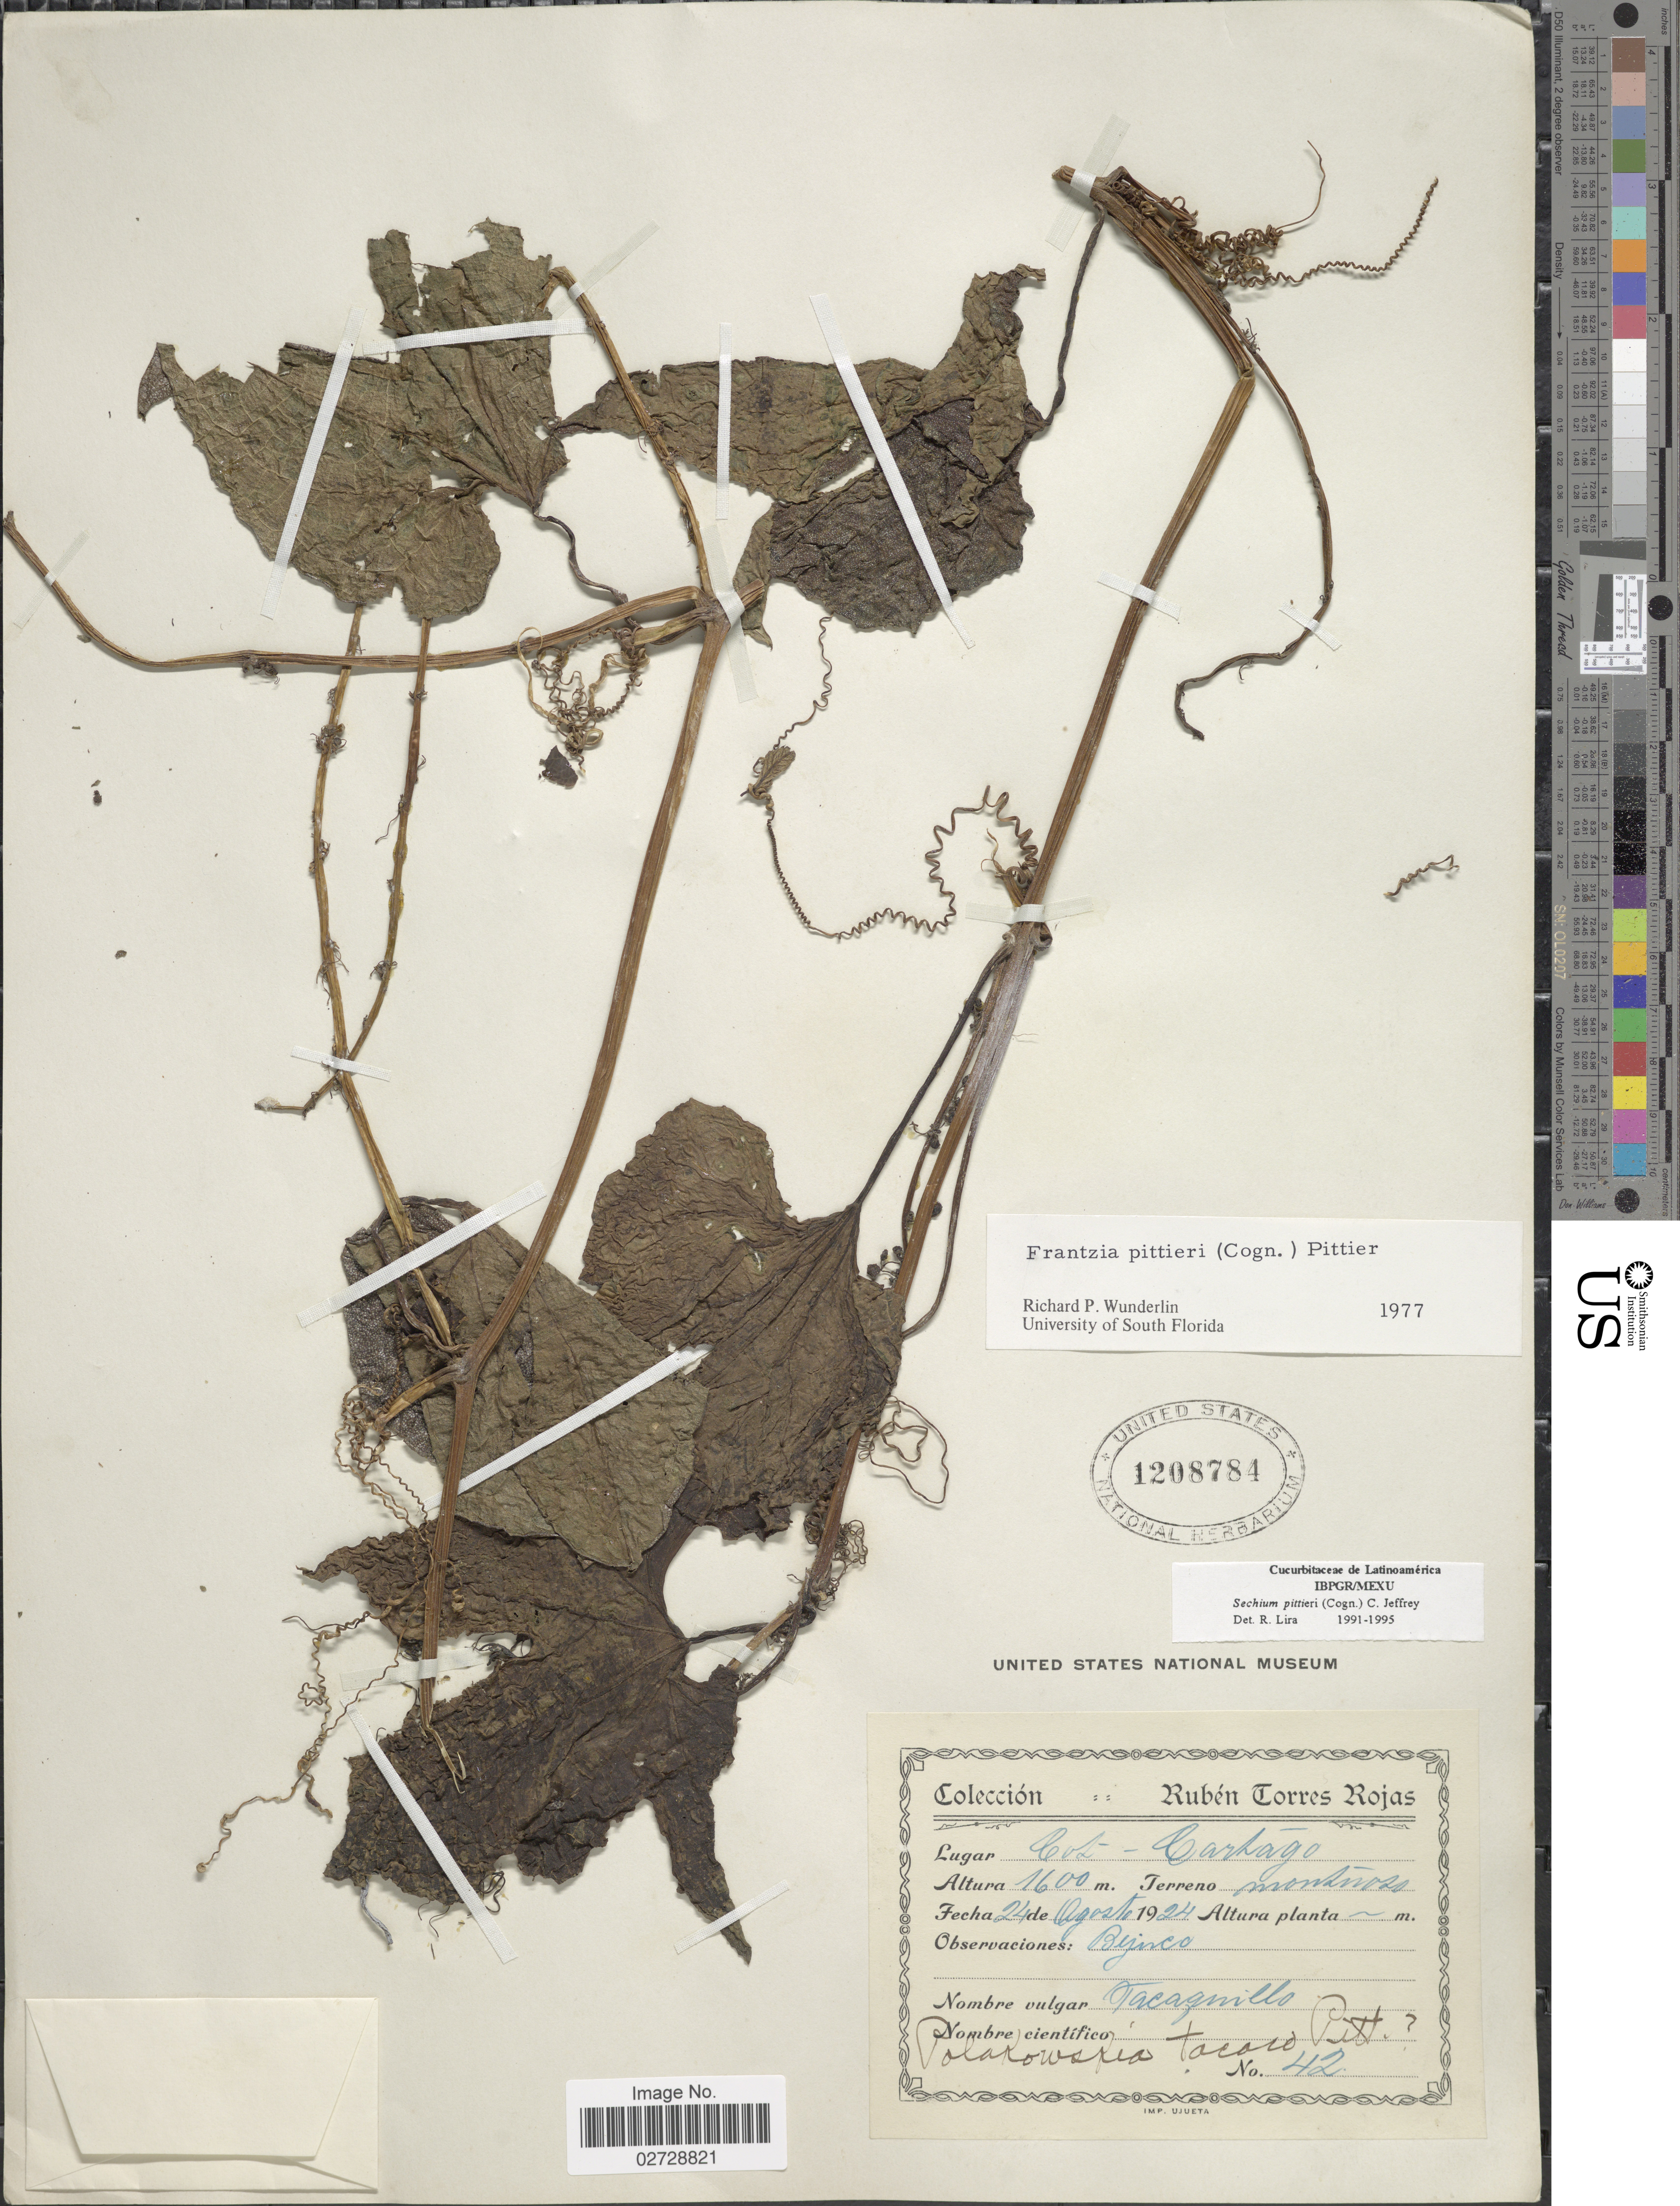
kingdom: Plantae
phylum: Tracheophyta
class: Magnoliopsida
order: Cucurbitales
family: Cucurbitaceae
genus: Sechium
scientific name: Sechium pittieri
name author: (Cogn.) C. Jeffrey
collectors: R. Torres Rojas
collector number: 42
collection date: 1924-08-24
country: Costa Rica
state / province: Cartago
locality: Est. Cartago, Terreno montuoso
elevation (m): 1600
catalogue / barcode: US 1208784